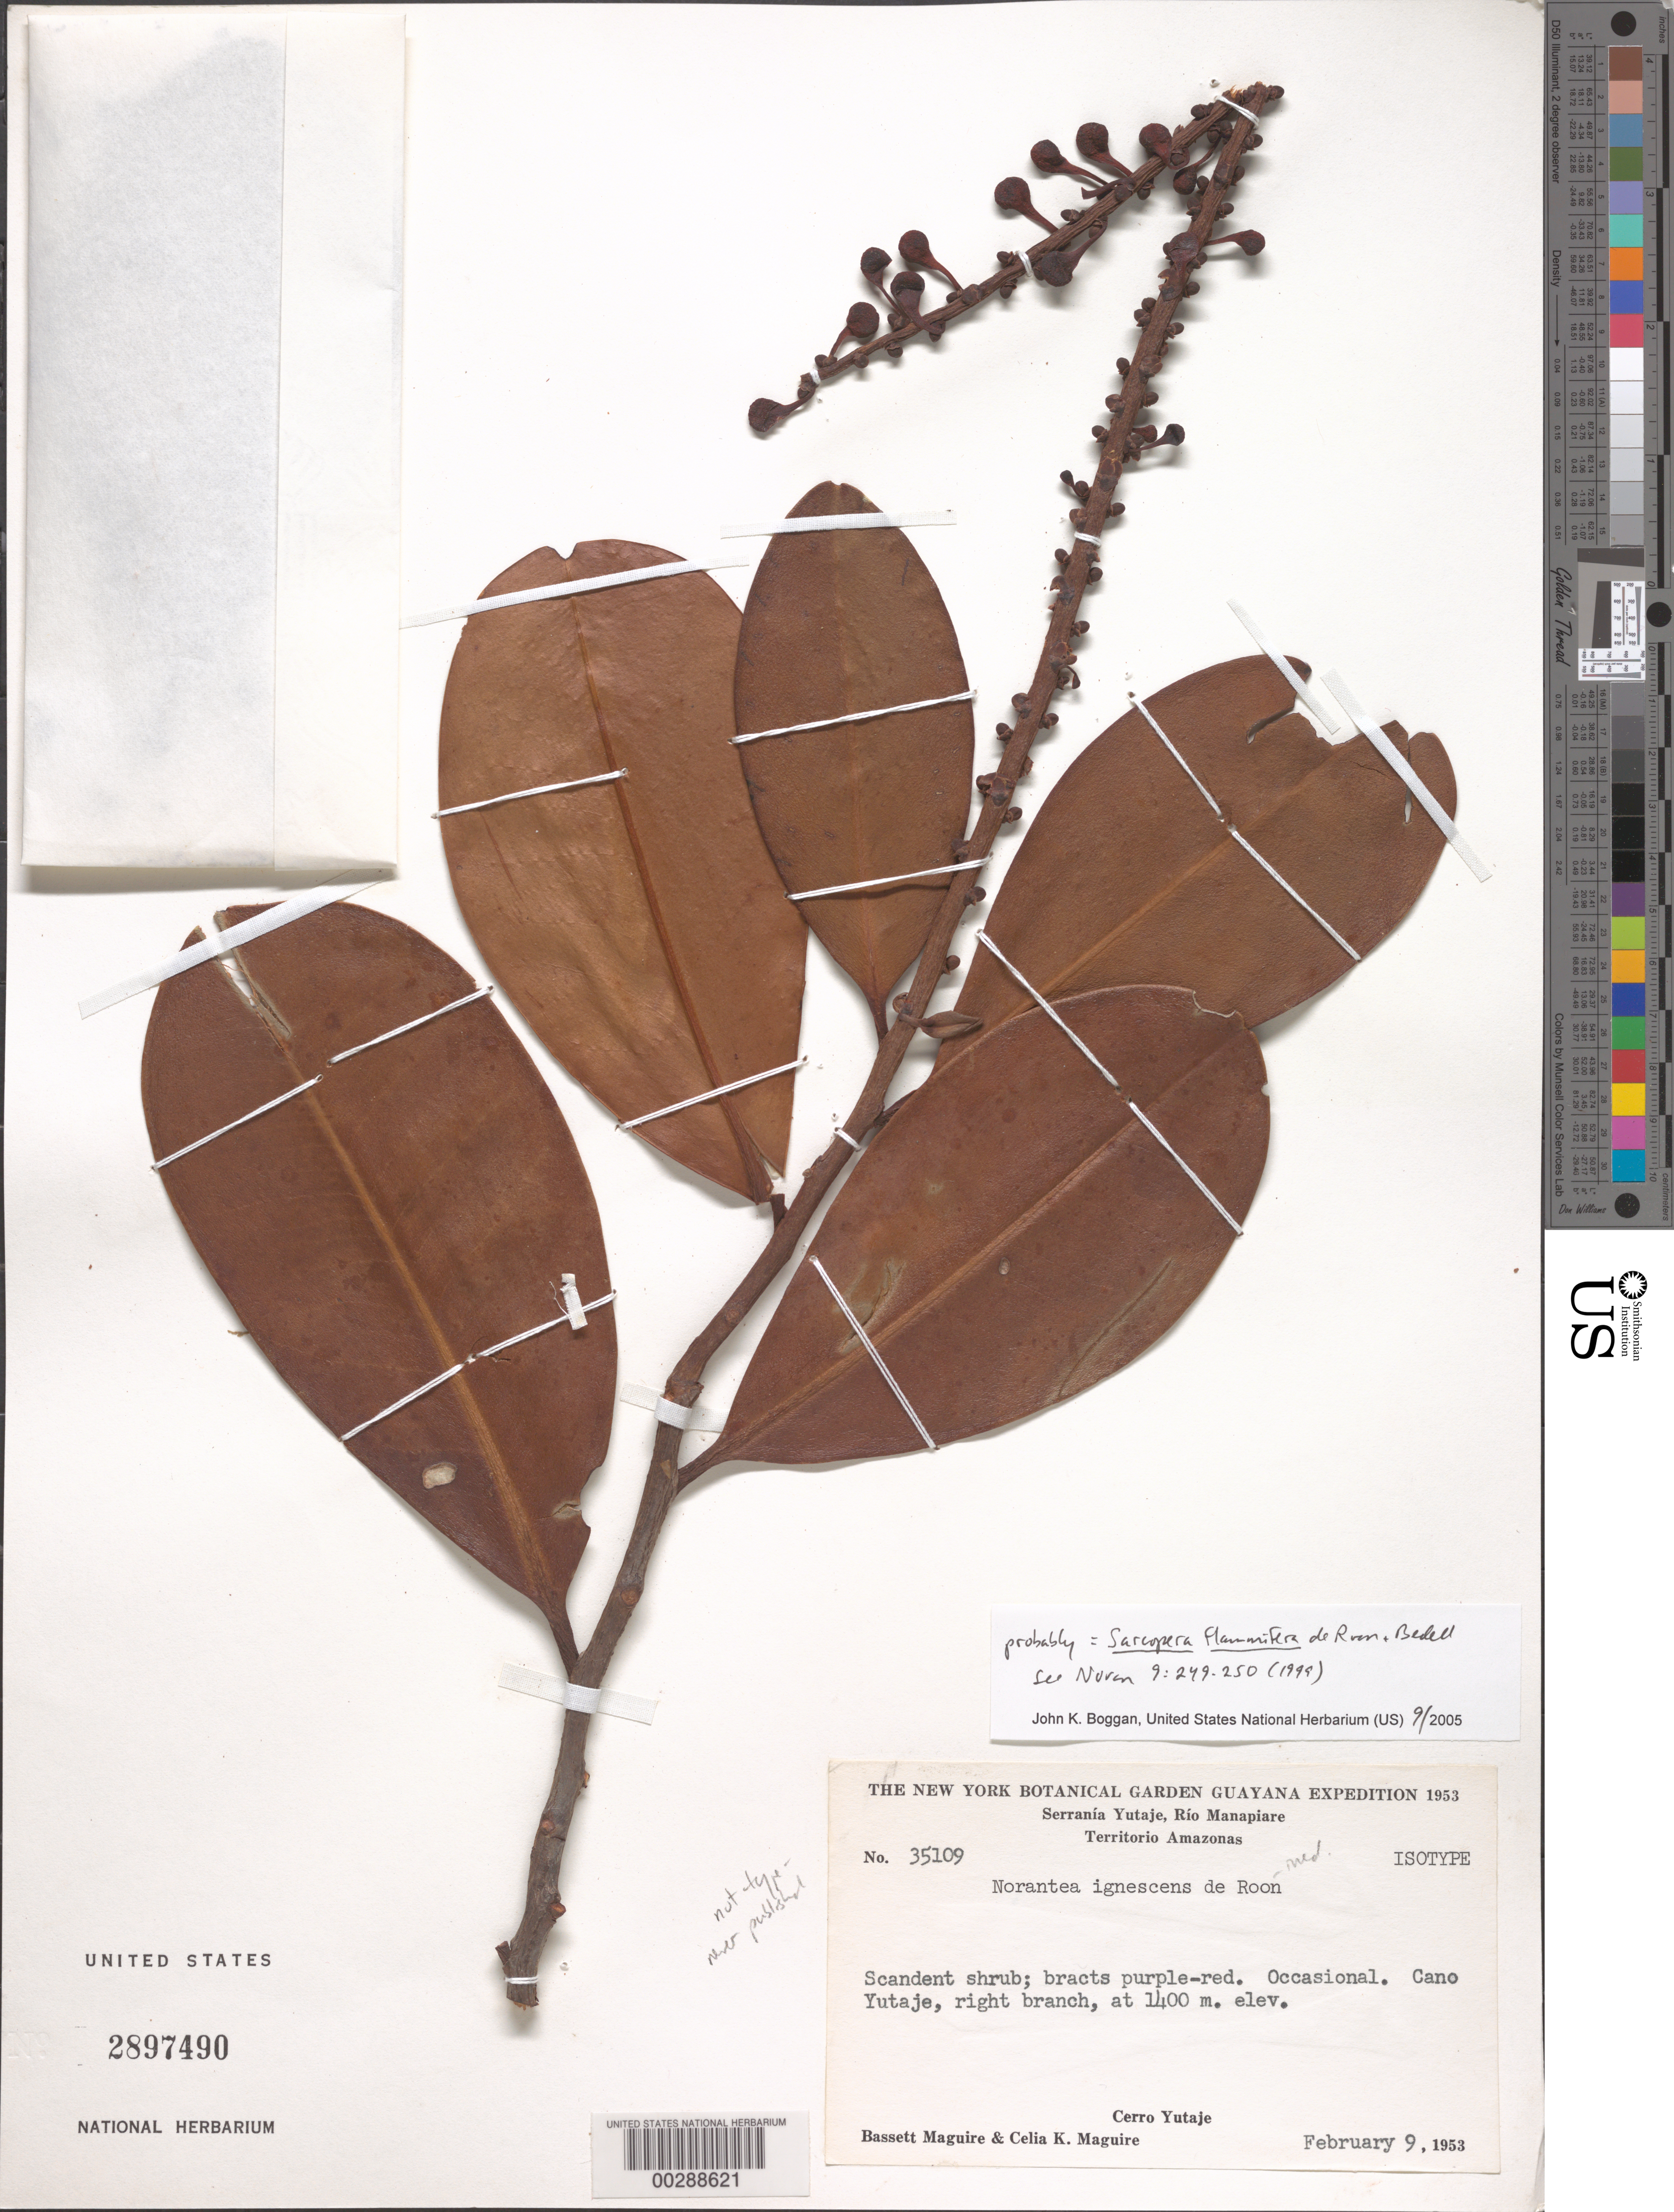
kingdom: Plantae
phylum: Tracheophyta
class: Magnoliopsida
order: Ericales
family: Marcgraviaceae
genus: Sarcopera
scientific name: Sarcopera flammifera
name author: de Roon & Bedell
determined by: Boggan, J. K., (US), NMNH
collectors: B. Maguire & C. K. Maguire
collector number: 35109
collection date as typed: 09 Feb 1953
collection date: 1953-02-09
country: Venezuela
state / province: Amazonas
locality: Serrania Yutaje, Rio Mamapiare, cano Yataje, right branch.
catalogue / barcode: US 2897490